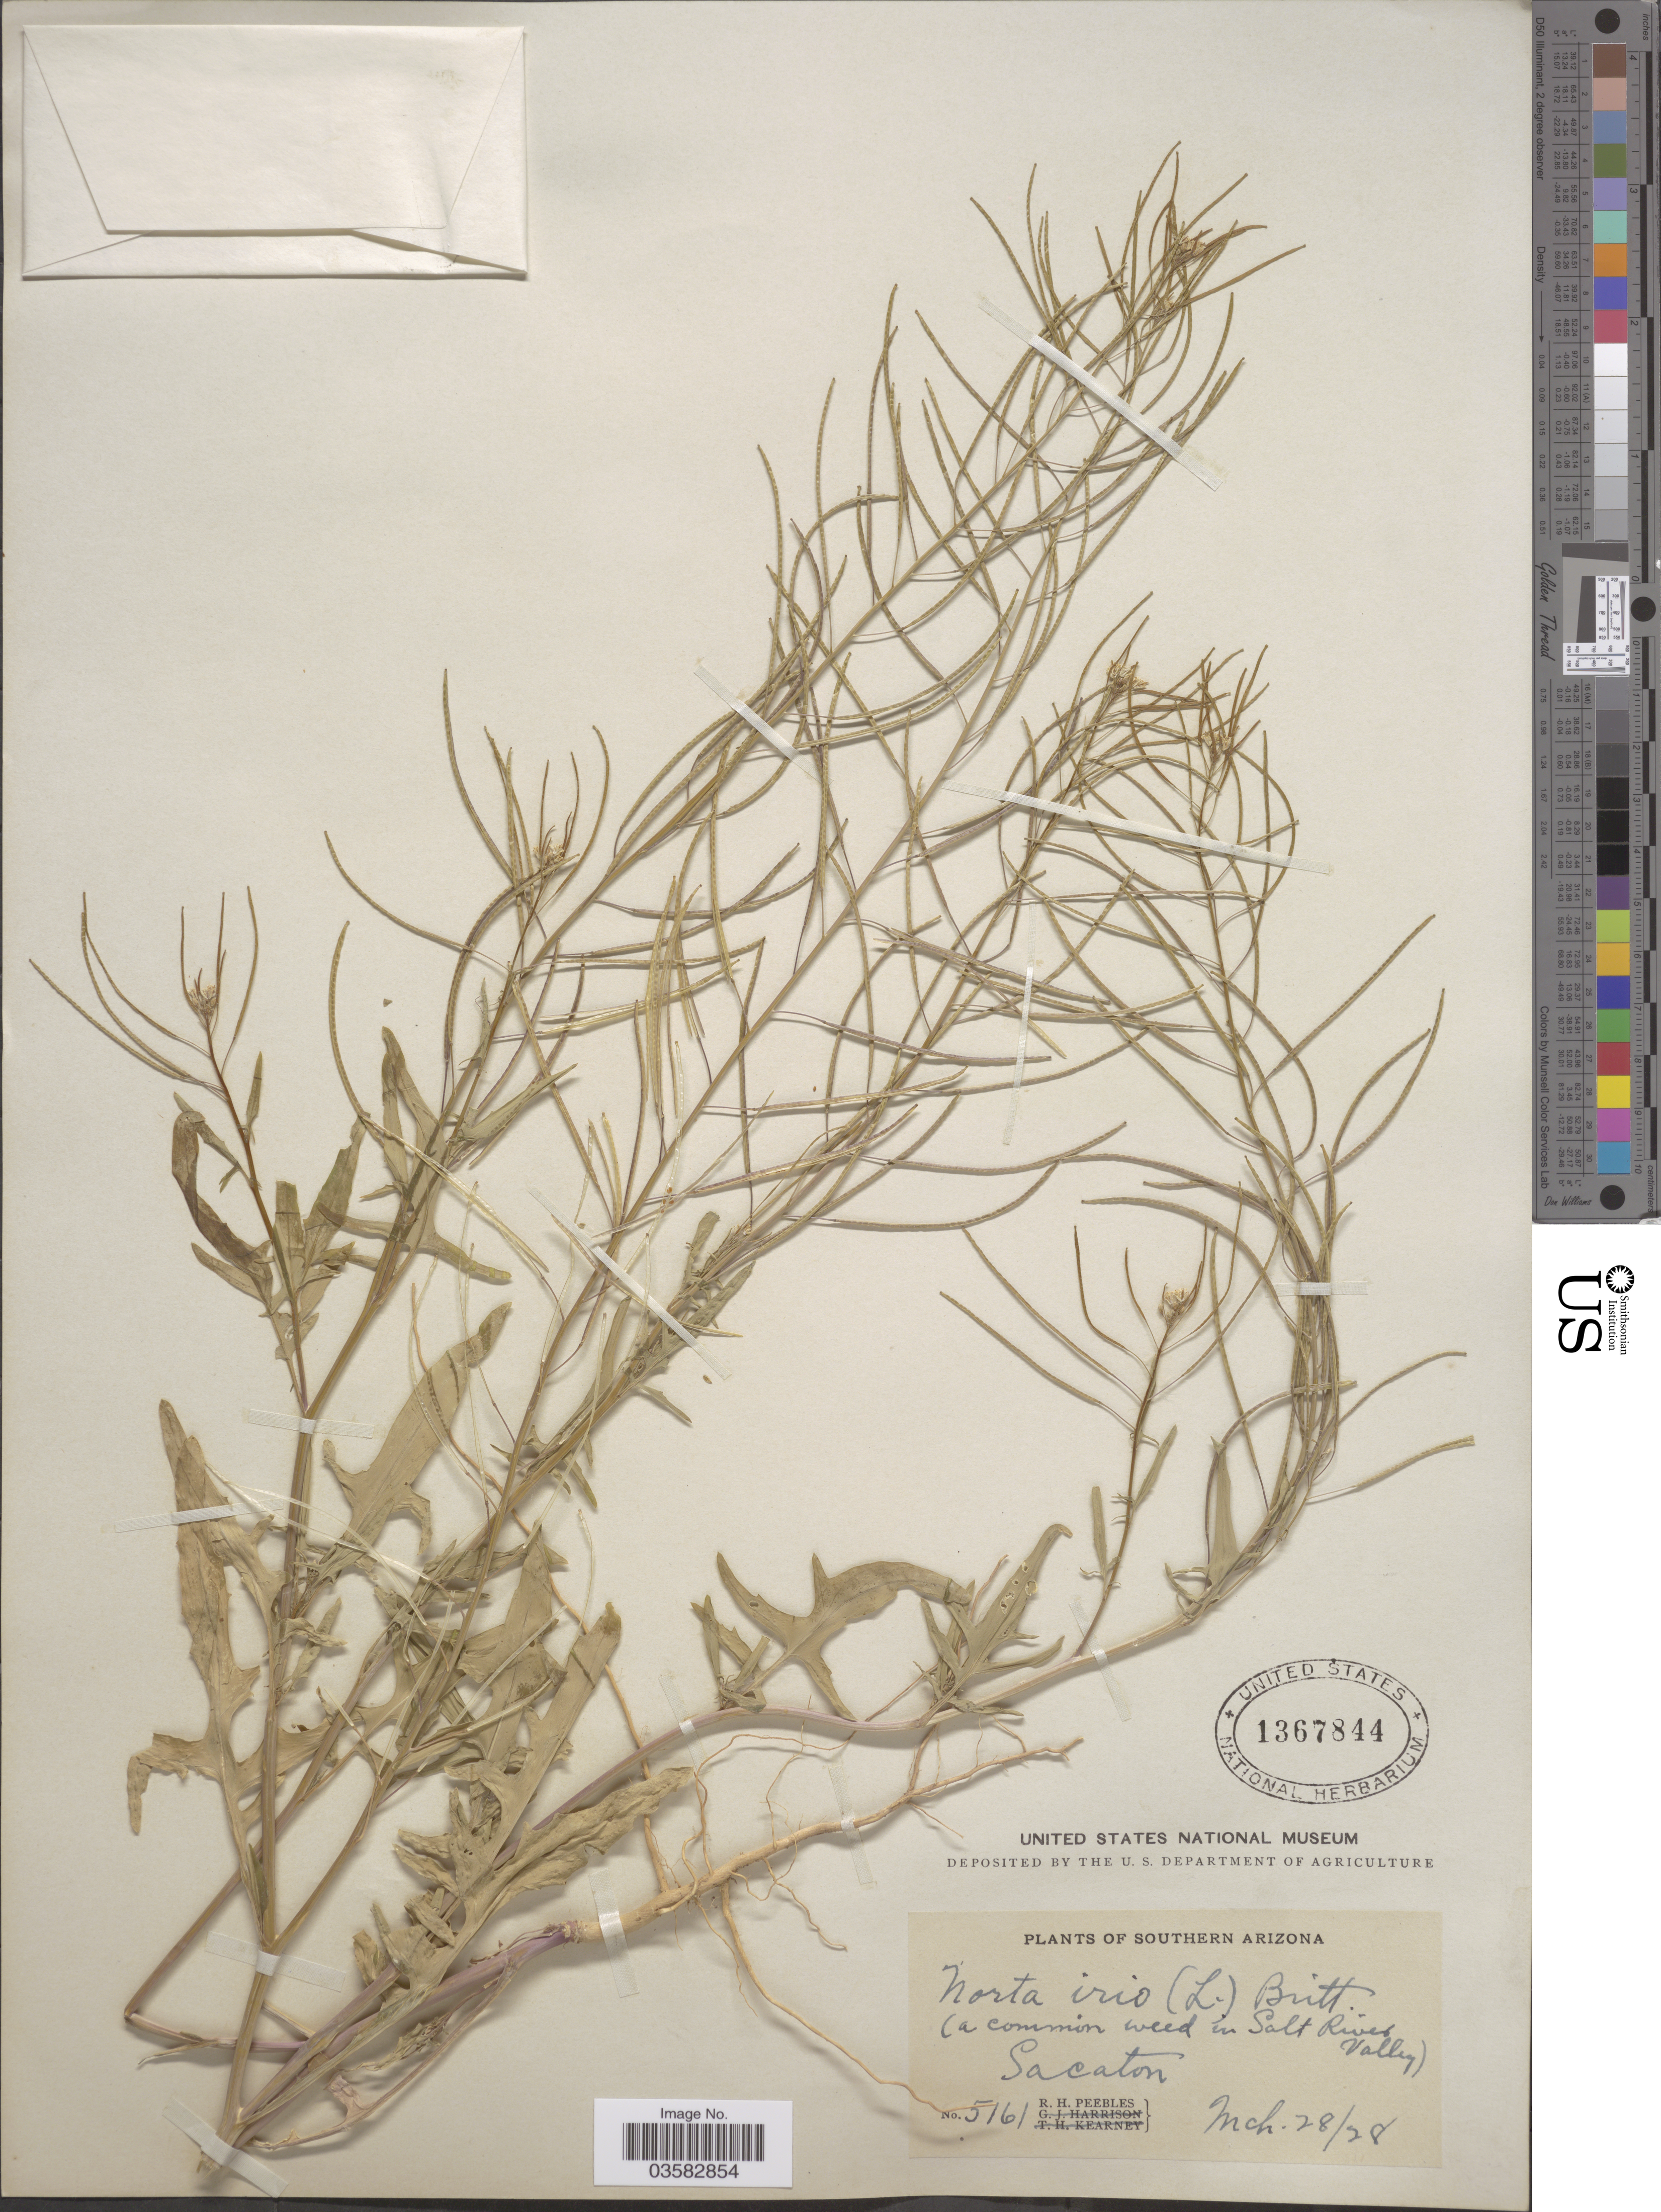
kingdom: Plantae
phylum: Tracheophyta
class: Magnoliopsida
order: Brassicales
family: Brassicaceae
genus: Sisymbrium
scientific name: Sisymbrium irio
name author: L.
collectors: R. H. Peebles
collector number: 5161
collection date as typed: Transcribed d/m/y: 28/3/28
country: United States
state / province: Arizona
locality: Southern Arizona. (a common weed in Salt River Valley). Sacaton.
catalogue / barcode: US 1367844